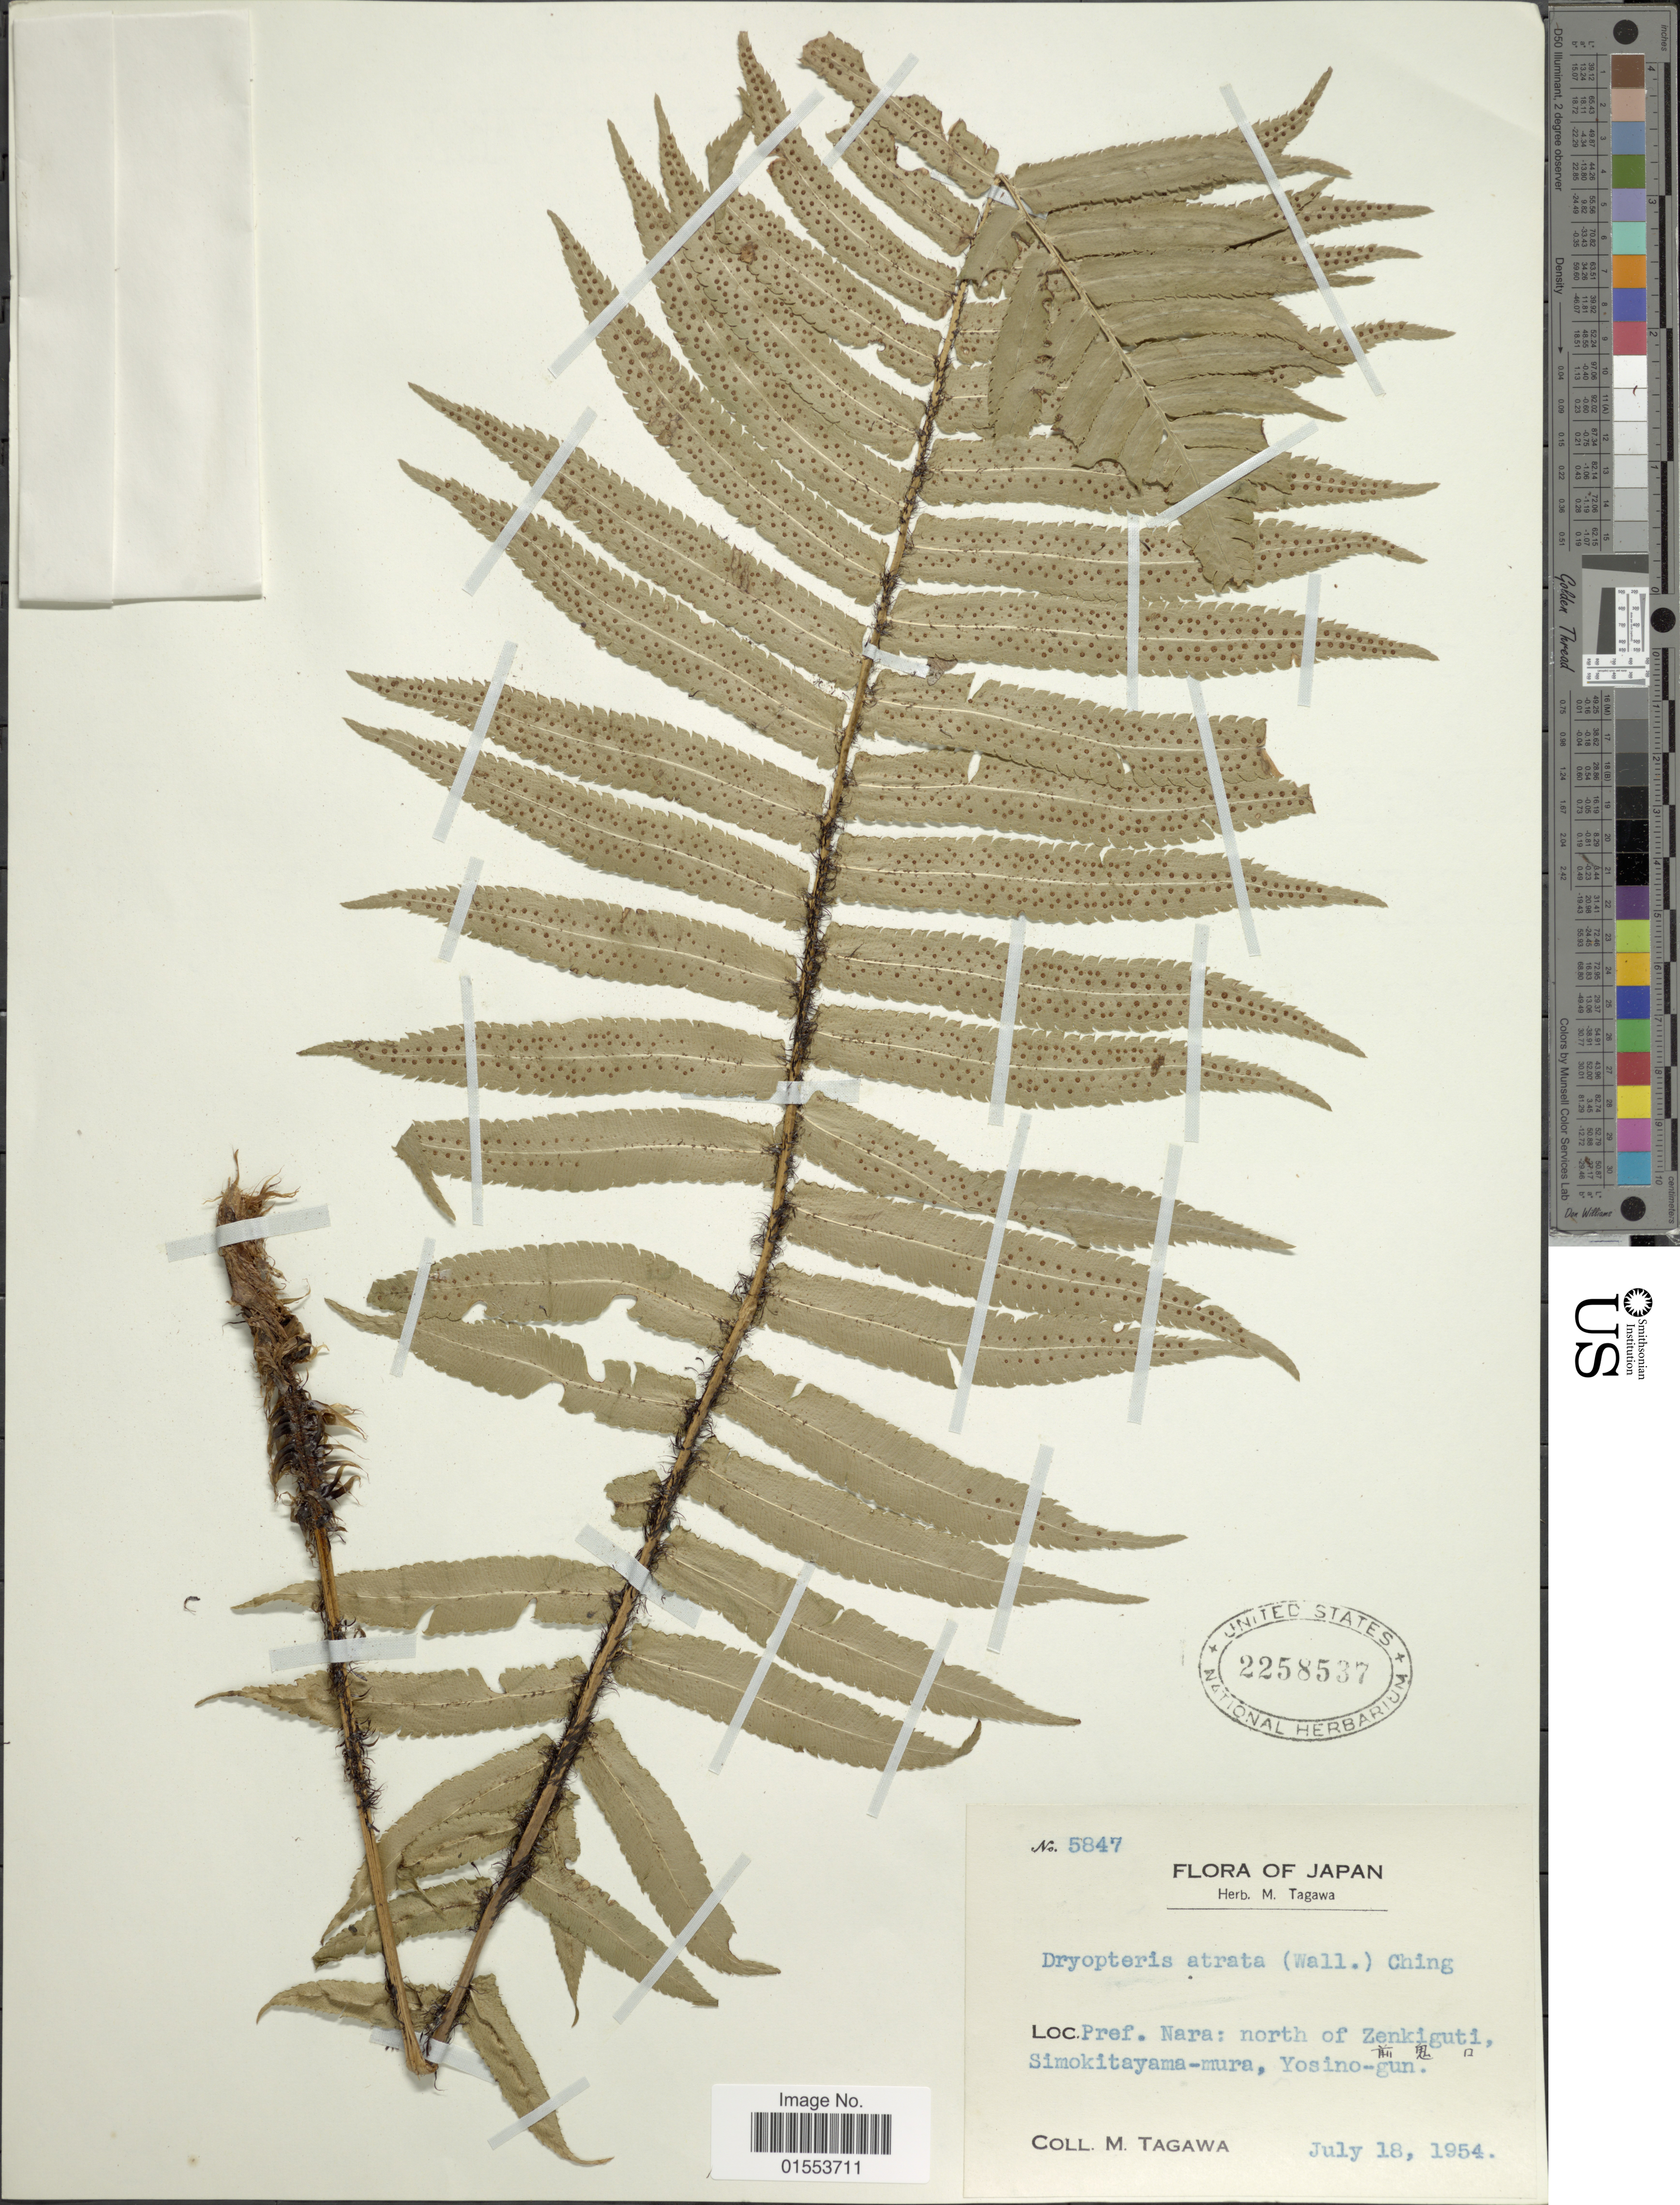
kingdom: Plantae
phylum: Tracheophyta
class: Polypodiopsida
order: Polypodiales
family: Dryopteridaceae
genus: Dryopteris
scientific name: Dryopteris atrata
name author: (Wall. ex Kunze) Ching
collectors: M. Tagawa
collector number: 5847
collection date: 1954-07-18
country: Japan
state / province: Nara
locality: Japan, Pref. Nara: north of Zenkiguti, Simokitayama-mura, Yosino-gun.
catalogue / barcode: US 2258537